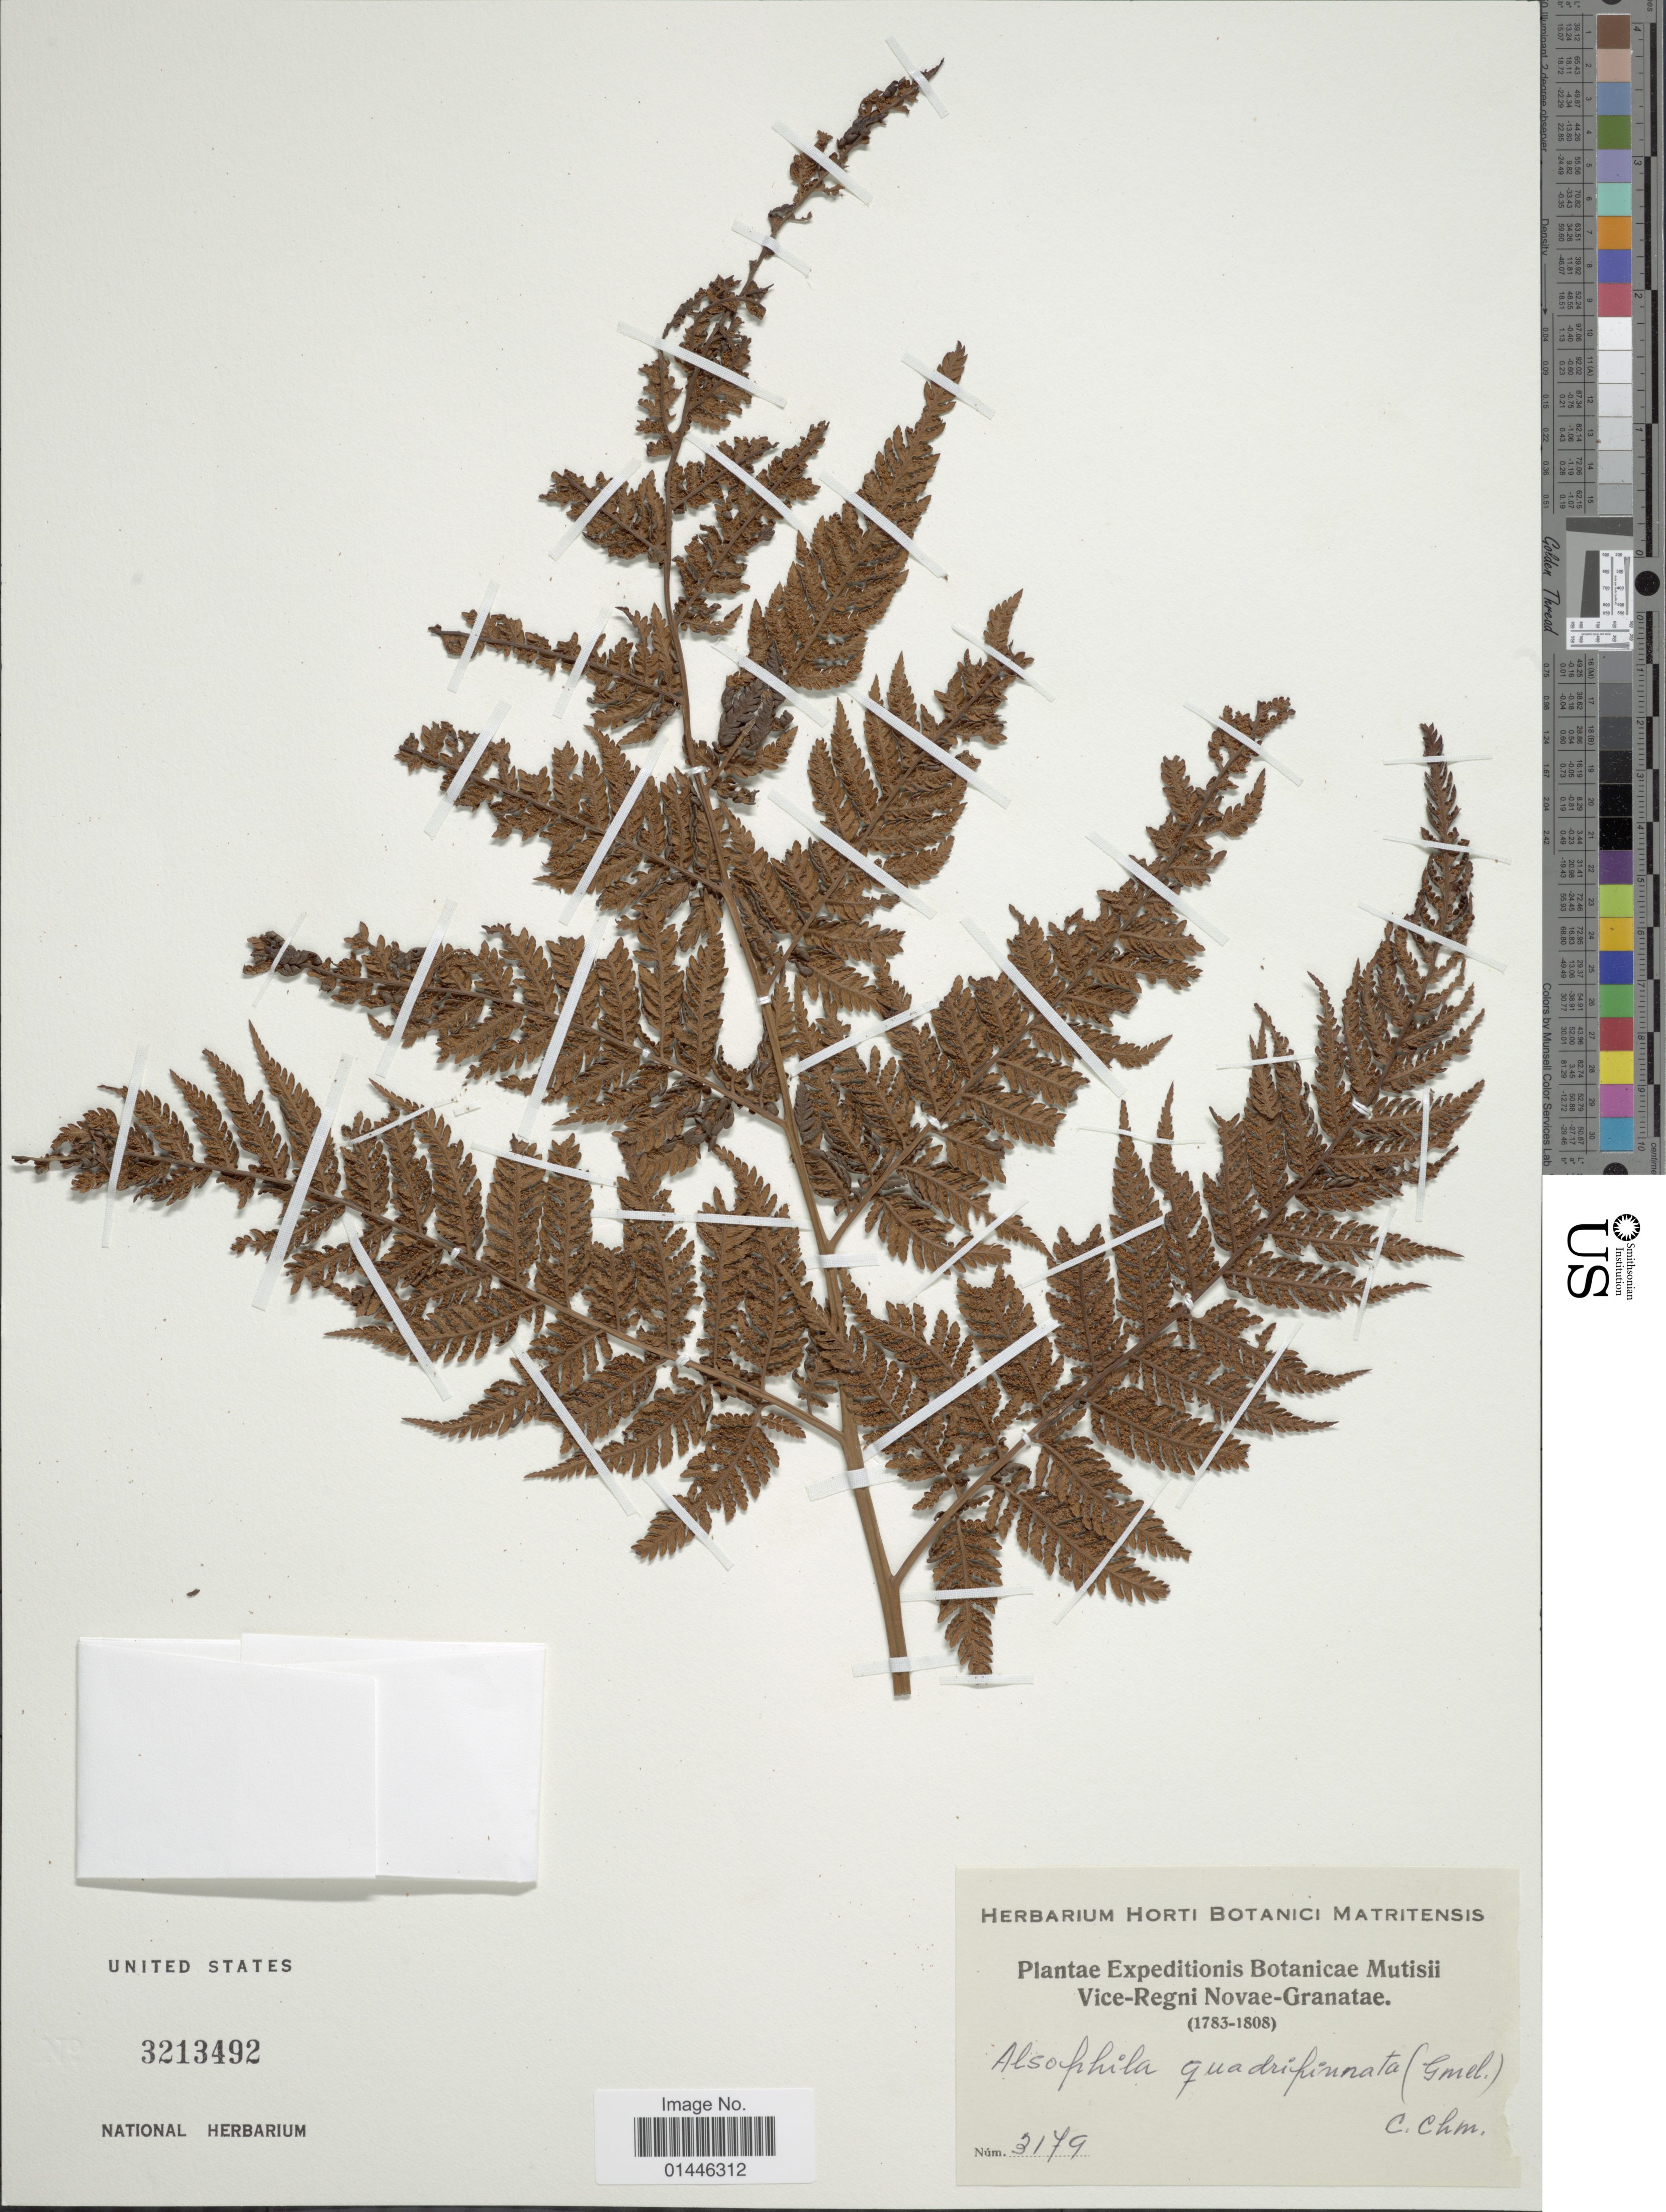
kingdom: Plantae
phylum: Tracheophyta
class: Polypodiopsida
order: Cyatheales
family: Dicksoniaceae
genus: Lophosoria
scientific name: Lophosoria quadripinnata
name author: (J.F. Gmel.) C. Chr.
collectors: Expeditions Botanicae Mutisii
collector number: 3179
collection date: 1783/1808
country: Colombia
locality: Vice-Regni Novae-Granatae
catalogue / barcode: US 3213492